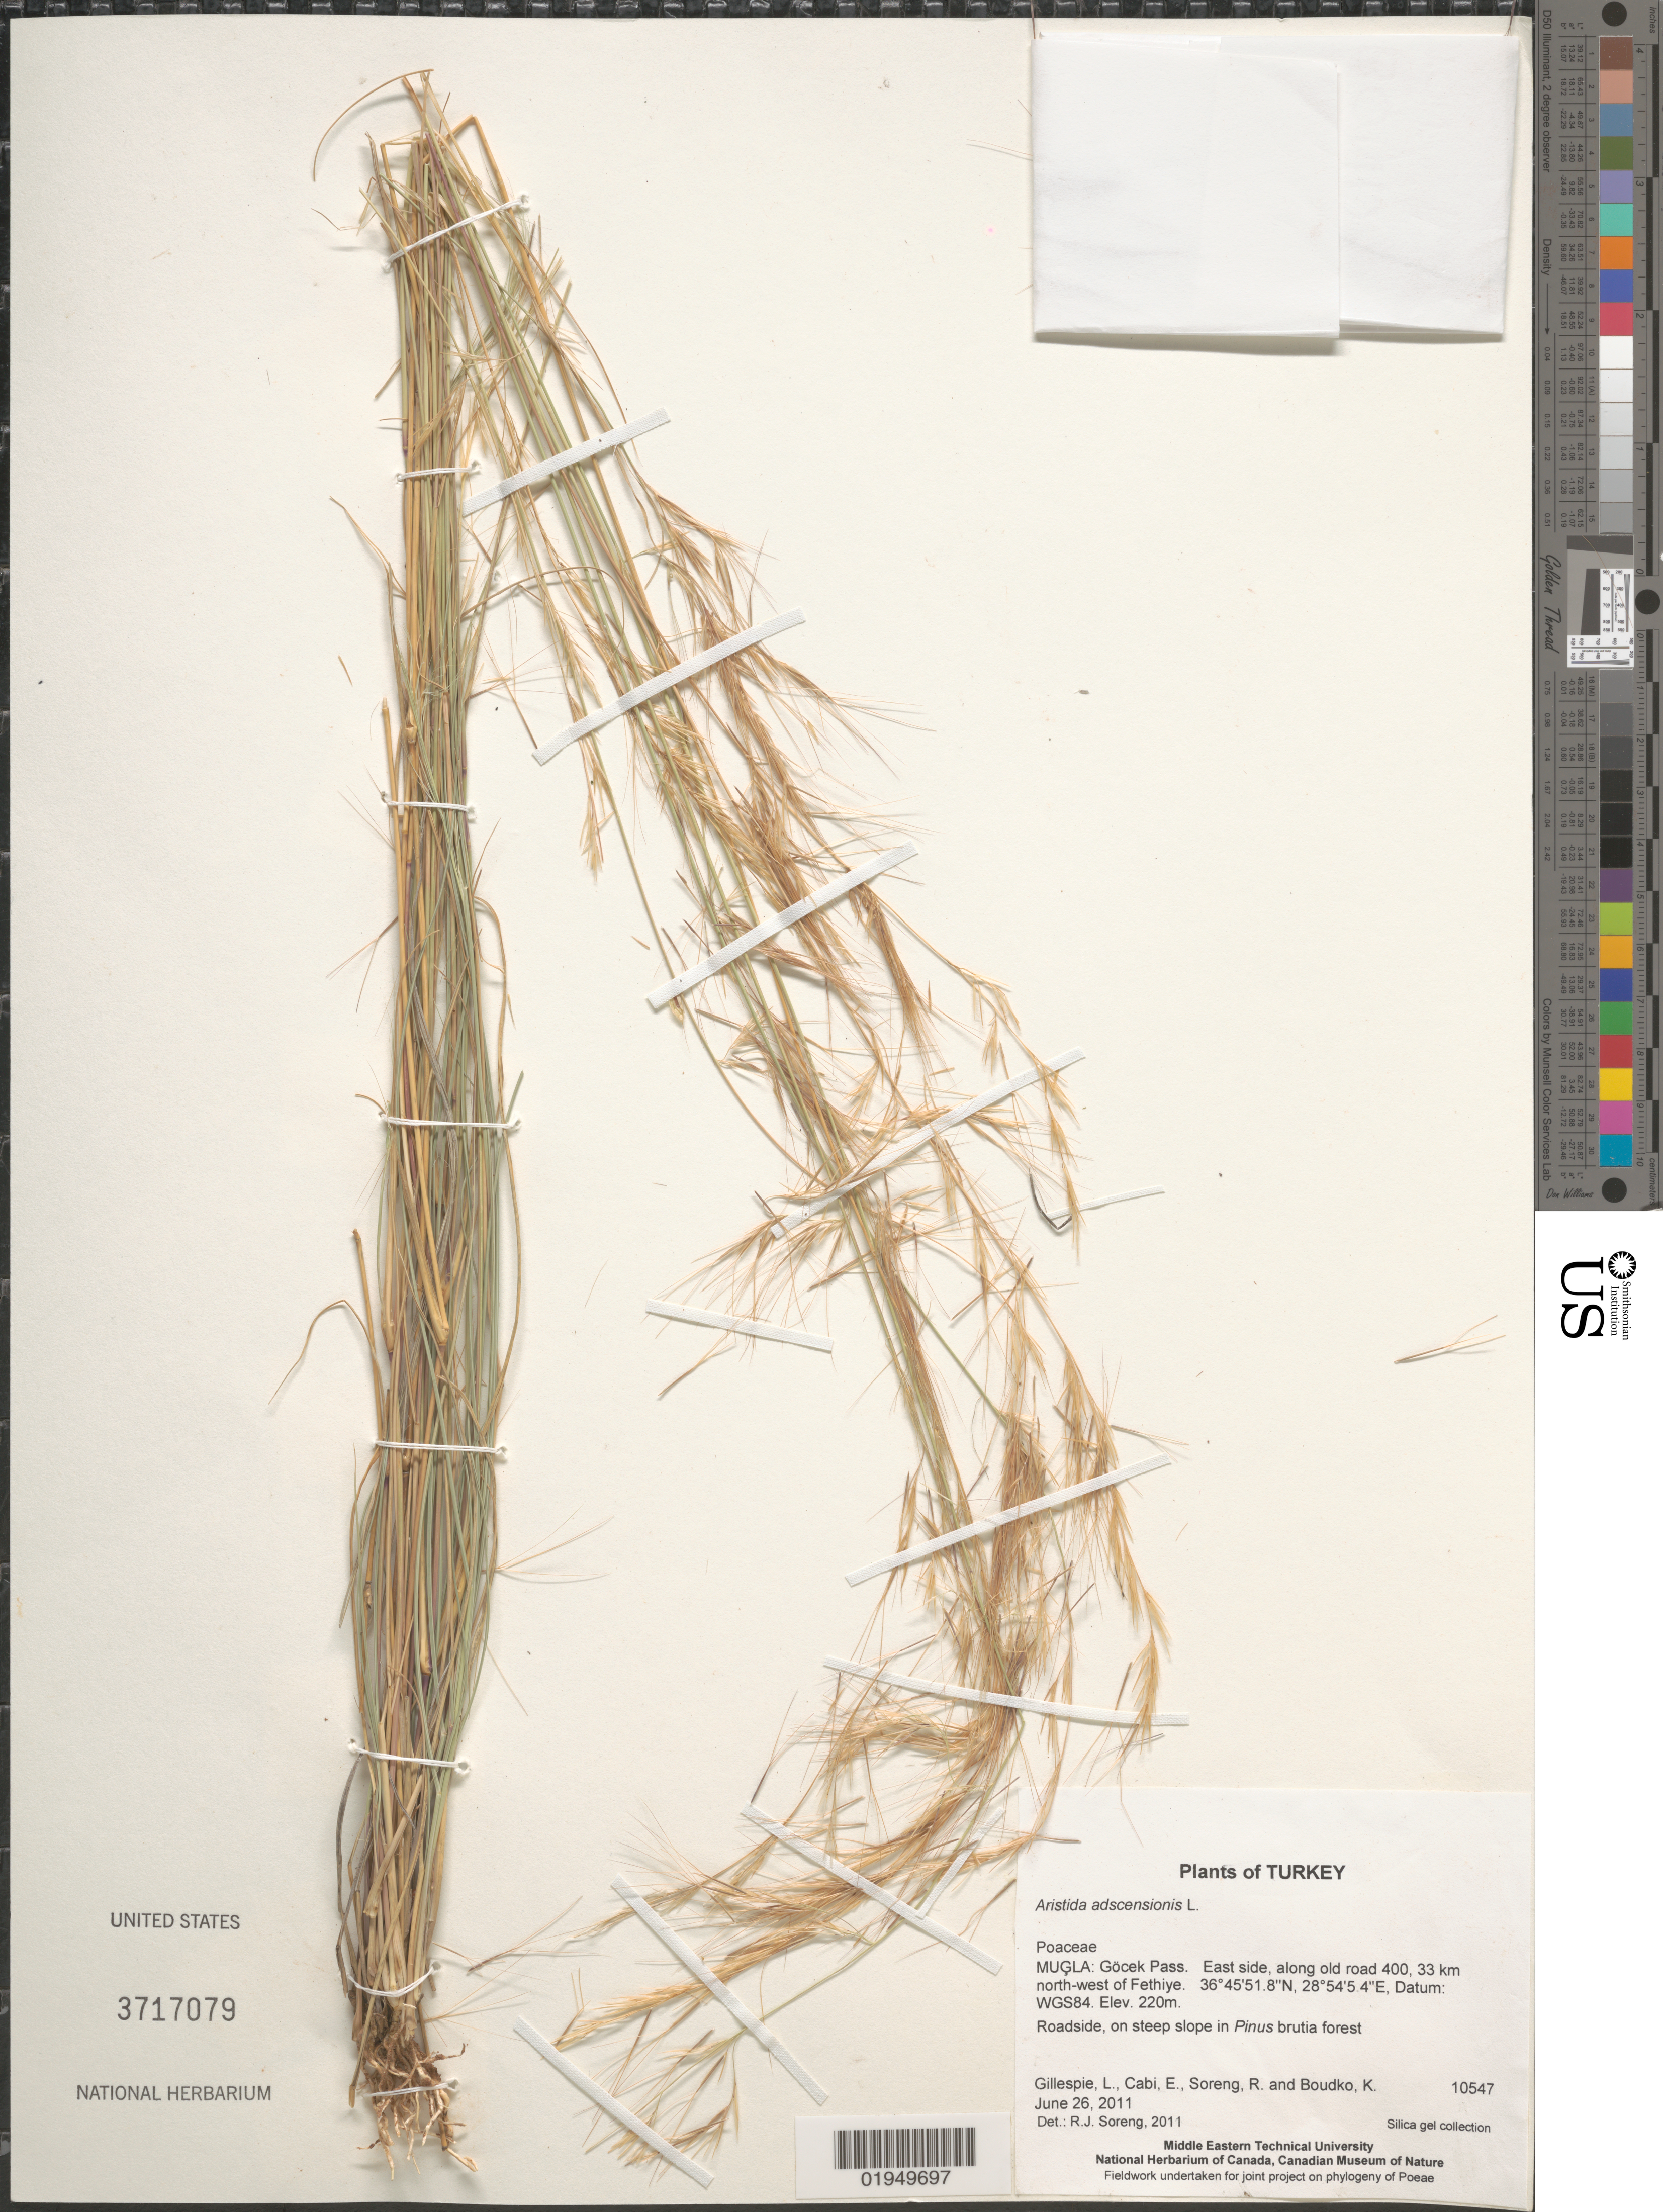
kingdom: Plantae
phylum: Tracheophyta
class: Liliopsida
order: Poales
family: Poaceae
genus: Aristida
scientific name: Aristida adscensionis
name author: L.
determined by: Soreng, Robert J., Research Associate (BOT), Smithsonian Institution - National Museum of Natural History (UNITED STATES)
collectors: L. J. Gillespie, E. Cabi, R. J. Soreng & K. Boudko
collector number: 10547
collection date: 2011-06-26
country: Turkey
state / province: Mugla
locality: Göcek Pass. East side, along old road 400, 33 km north-west of Fethiye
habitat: Roadside, on steep slope in Pinus brutia forest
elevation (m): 220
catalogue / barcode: US 3717079